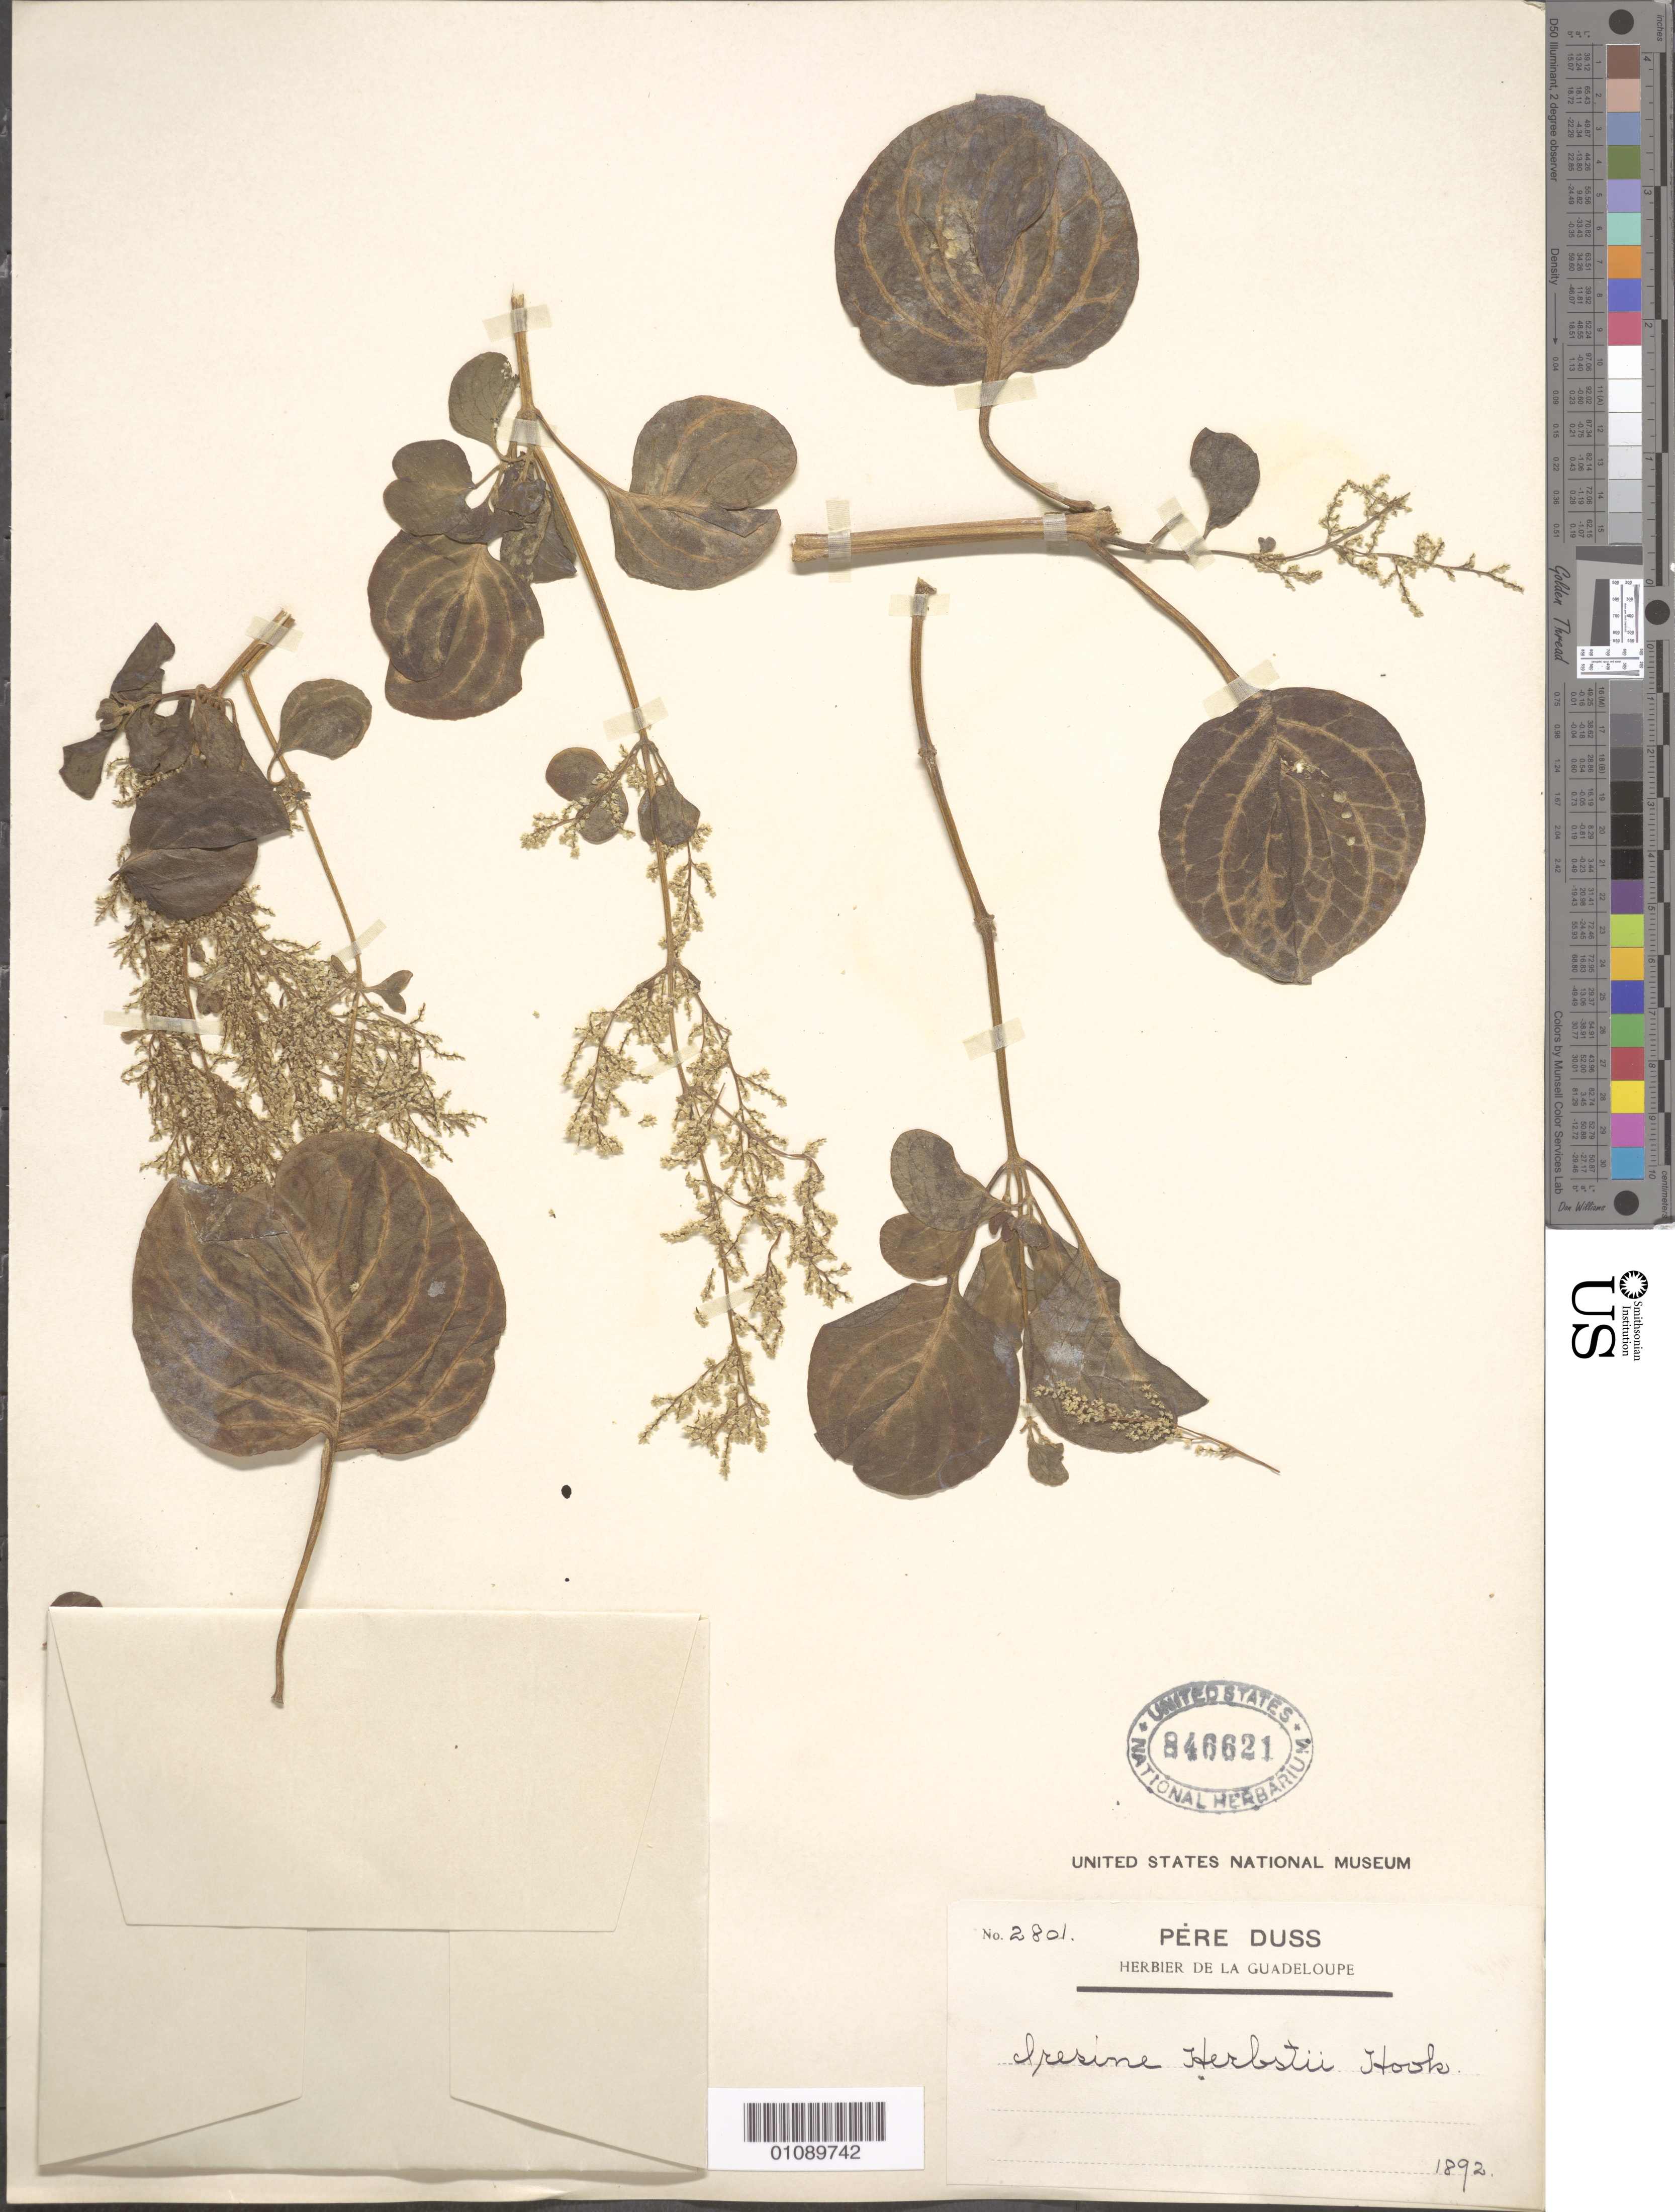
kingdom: Plantae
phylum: Tracheophyta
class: Magnoliopsida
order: Caryophyllales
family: Amaranthaceae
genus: Iresine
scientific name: Iresine herbstii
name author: Hook.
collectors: Père Duss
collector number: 2801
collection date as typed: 1892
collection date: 1892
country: Guadeloupe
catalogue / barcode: US 846621